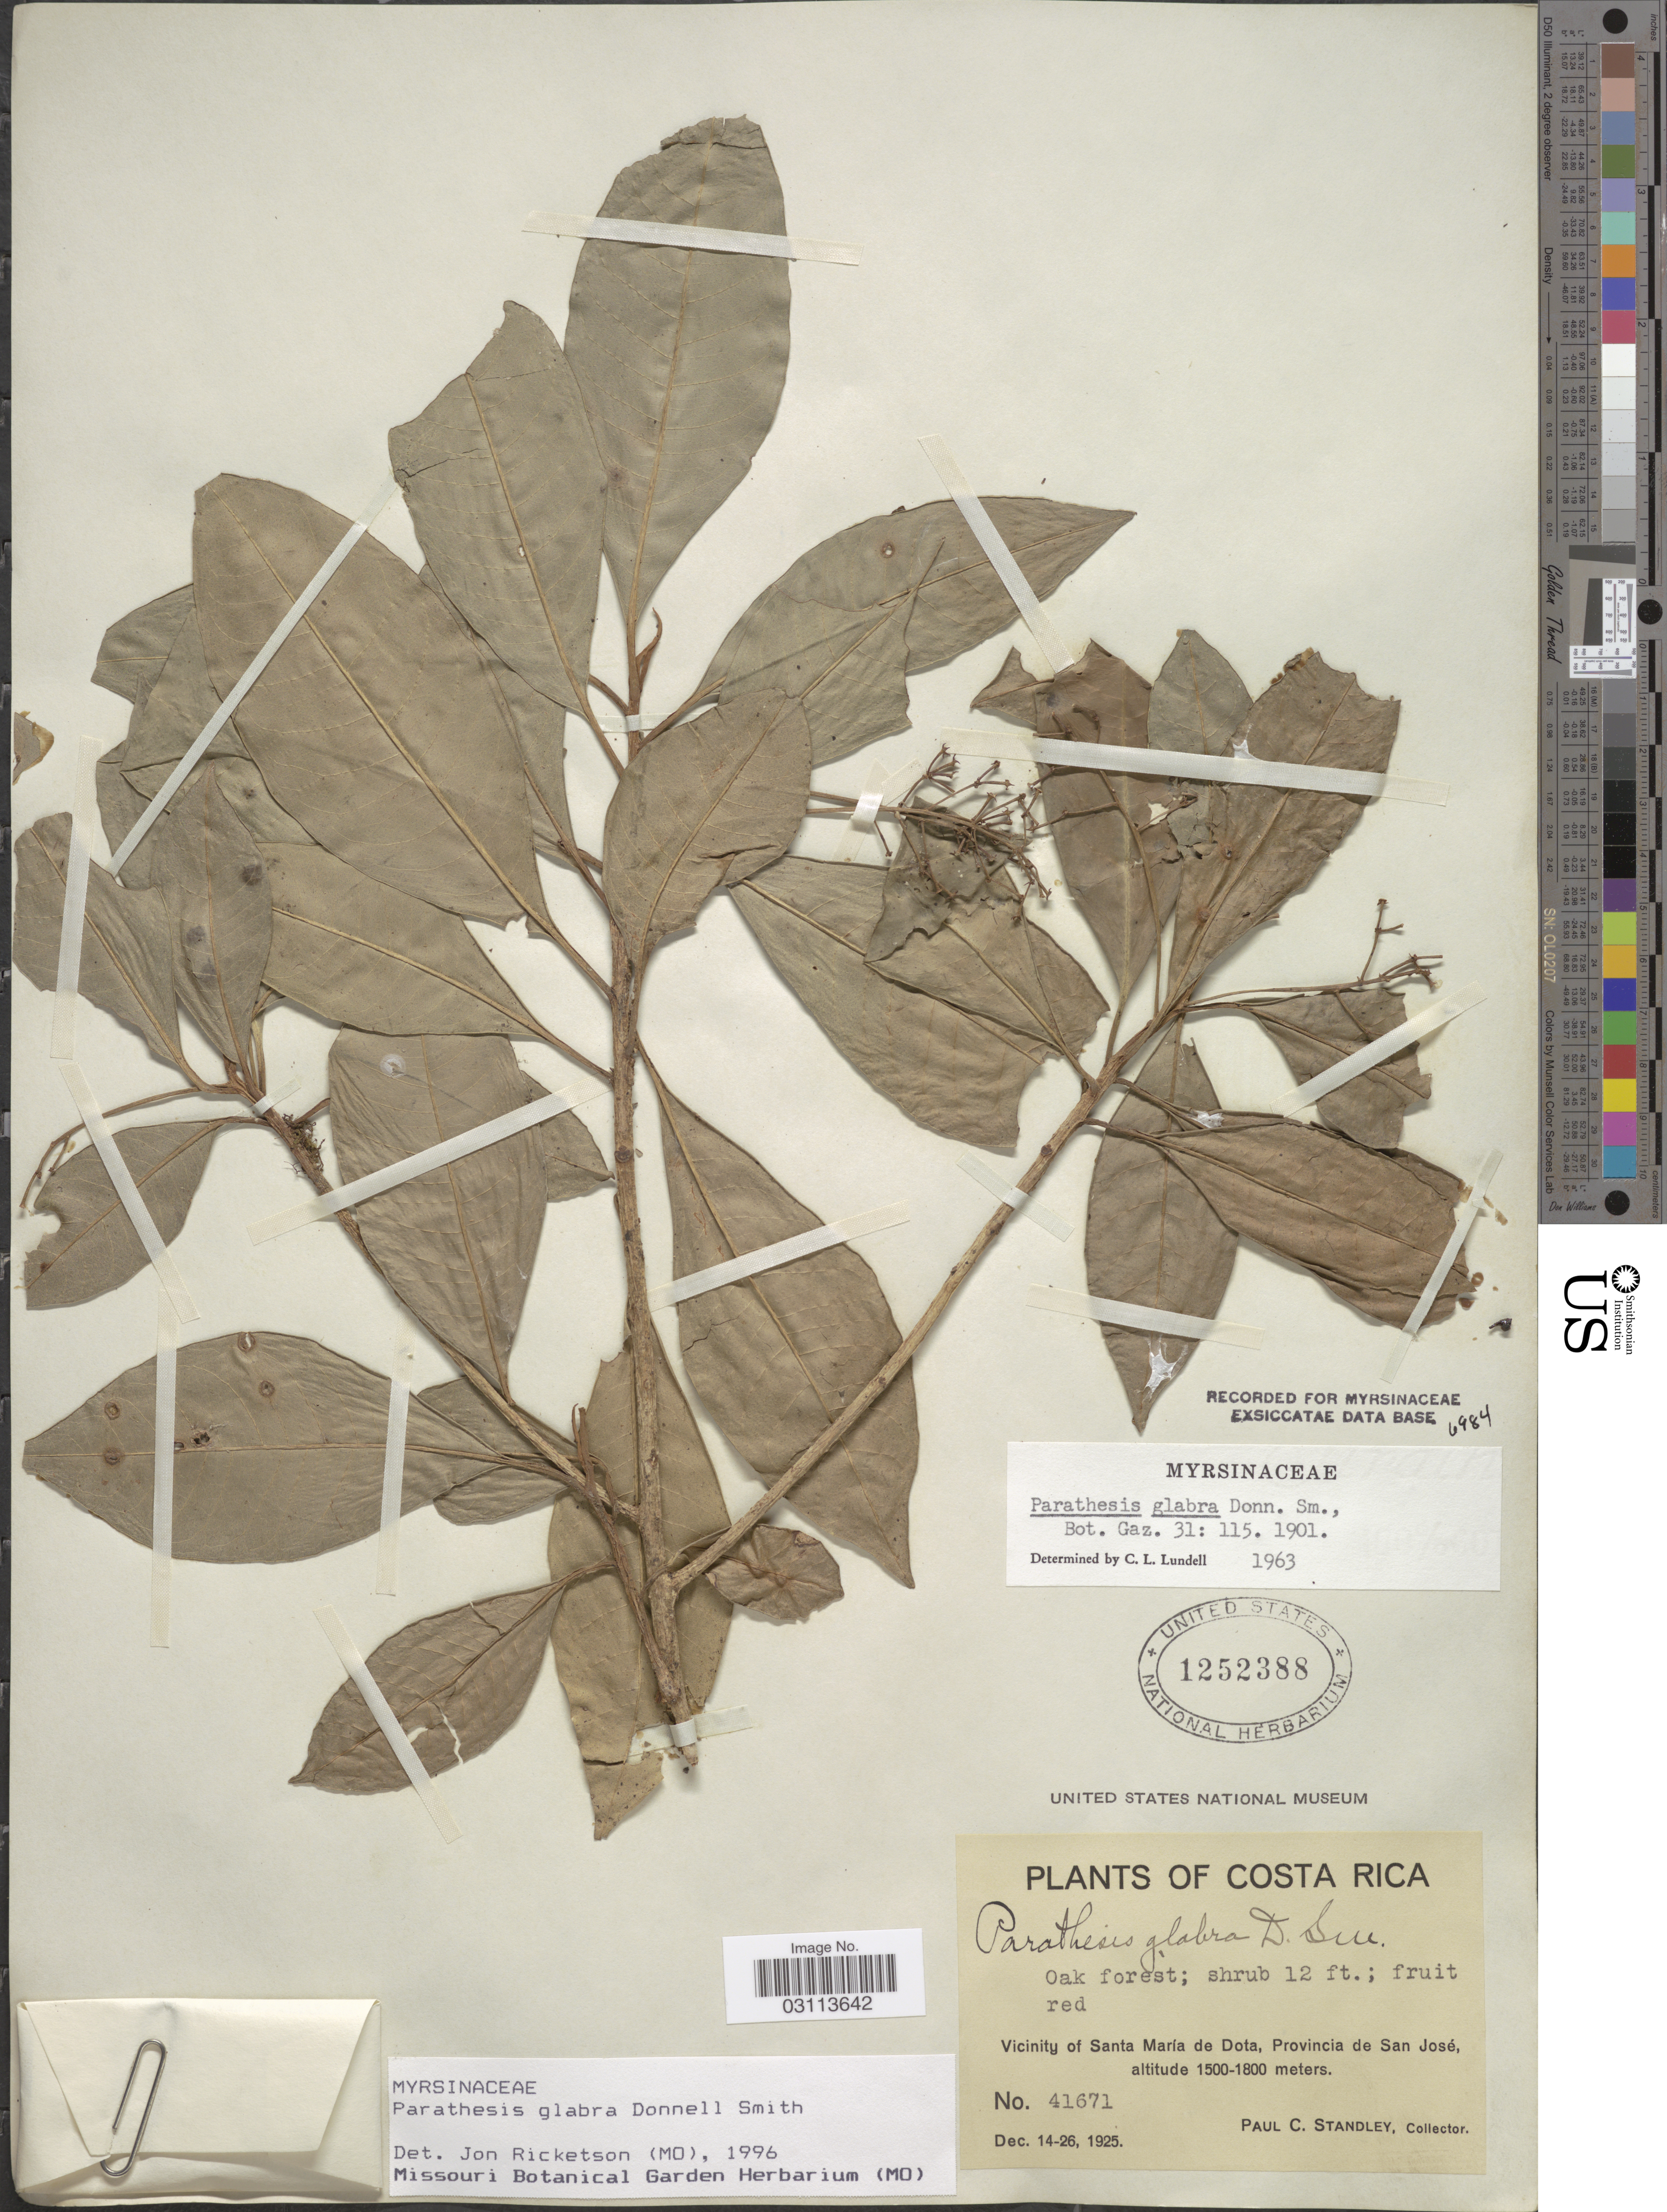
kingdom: Plantae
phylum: Tracheophyta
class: Magnoliopsida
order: Ericales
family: Primulaceae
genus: Parathesis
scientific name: Parathesis glabra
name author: Donn. Sm.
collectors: P. C. Standley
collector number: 41671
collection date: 1925-12-14/1925-12-26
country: Costa Rica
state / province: San José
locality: Vicinity of Santa María de Dota.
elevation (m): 1500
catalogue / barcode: US 1252388